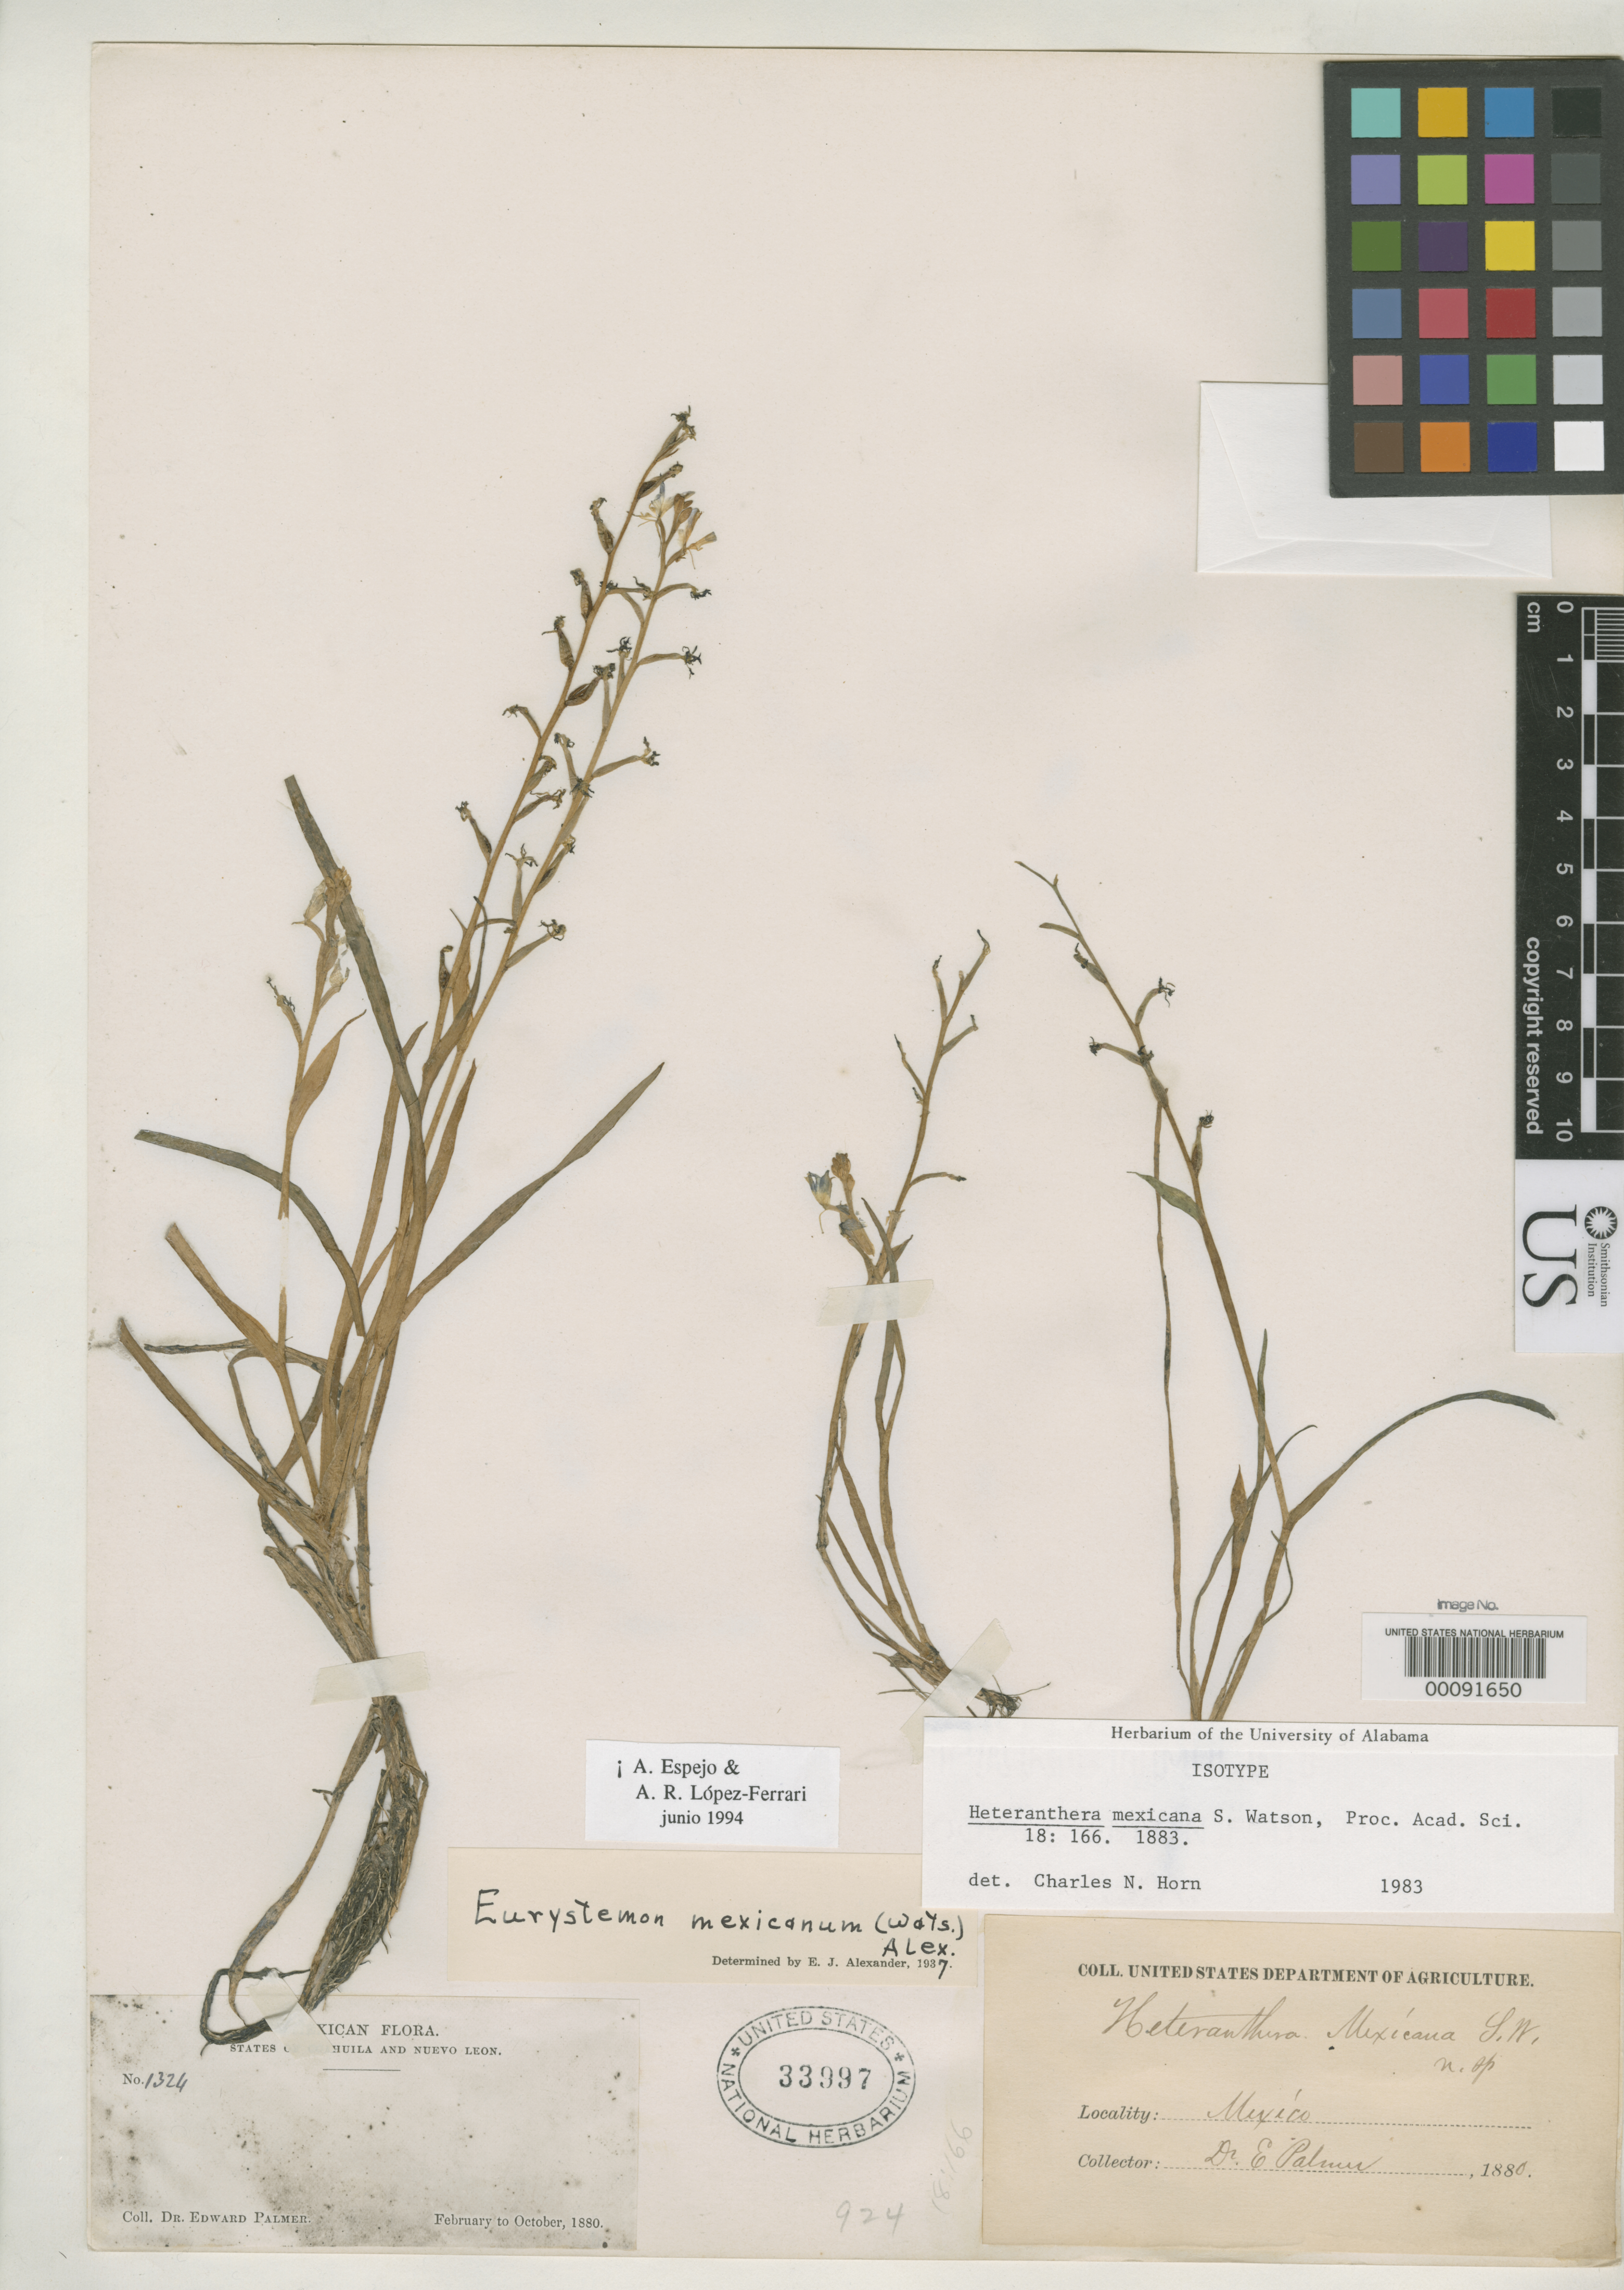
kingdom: Plantae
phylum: Tracheophyta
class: Liliopsida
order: Commelinales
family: Pontederiaceae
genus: Heteranthera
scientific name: Heteranthera mexicana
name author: S. Watson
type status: Isotype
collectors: E. Palmer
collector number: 1324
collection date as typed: Feb 1880 to -- Oct 1880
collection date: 1880-02/1880-10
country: Mexico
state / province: Coahuila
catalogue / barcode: US 33997